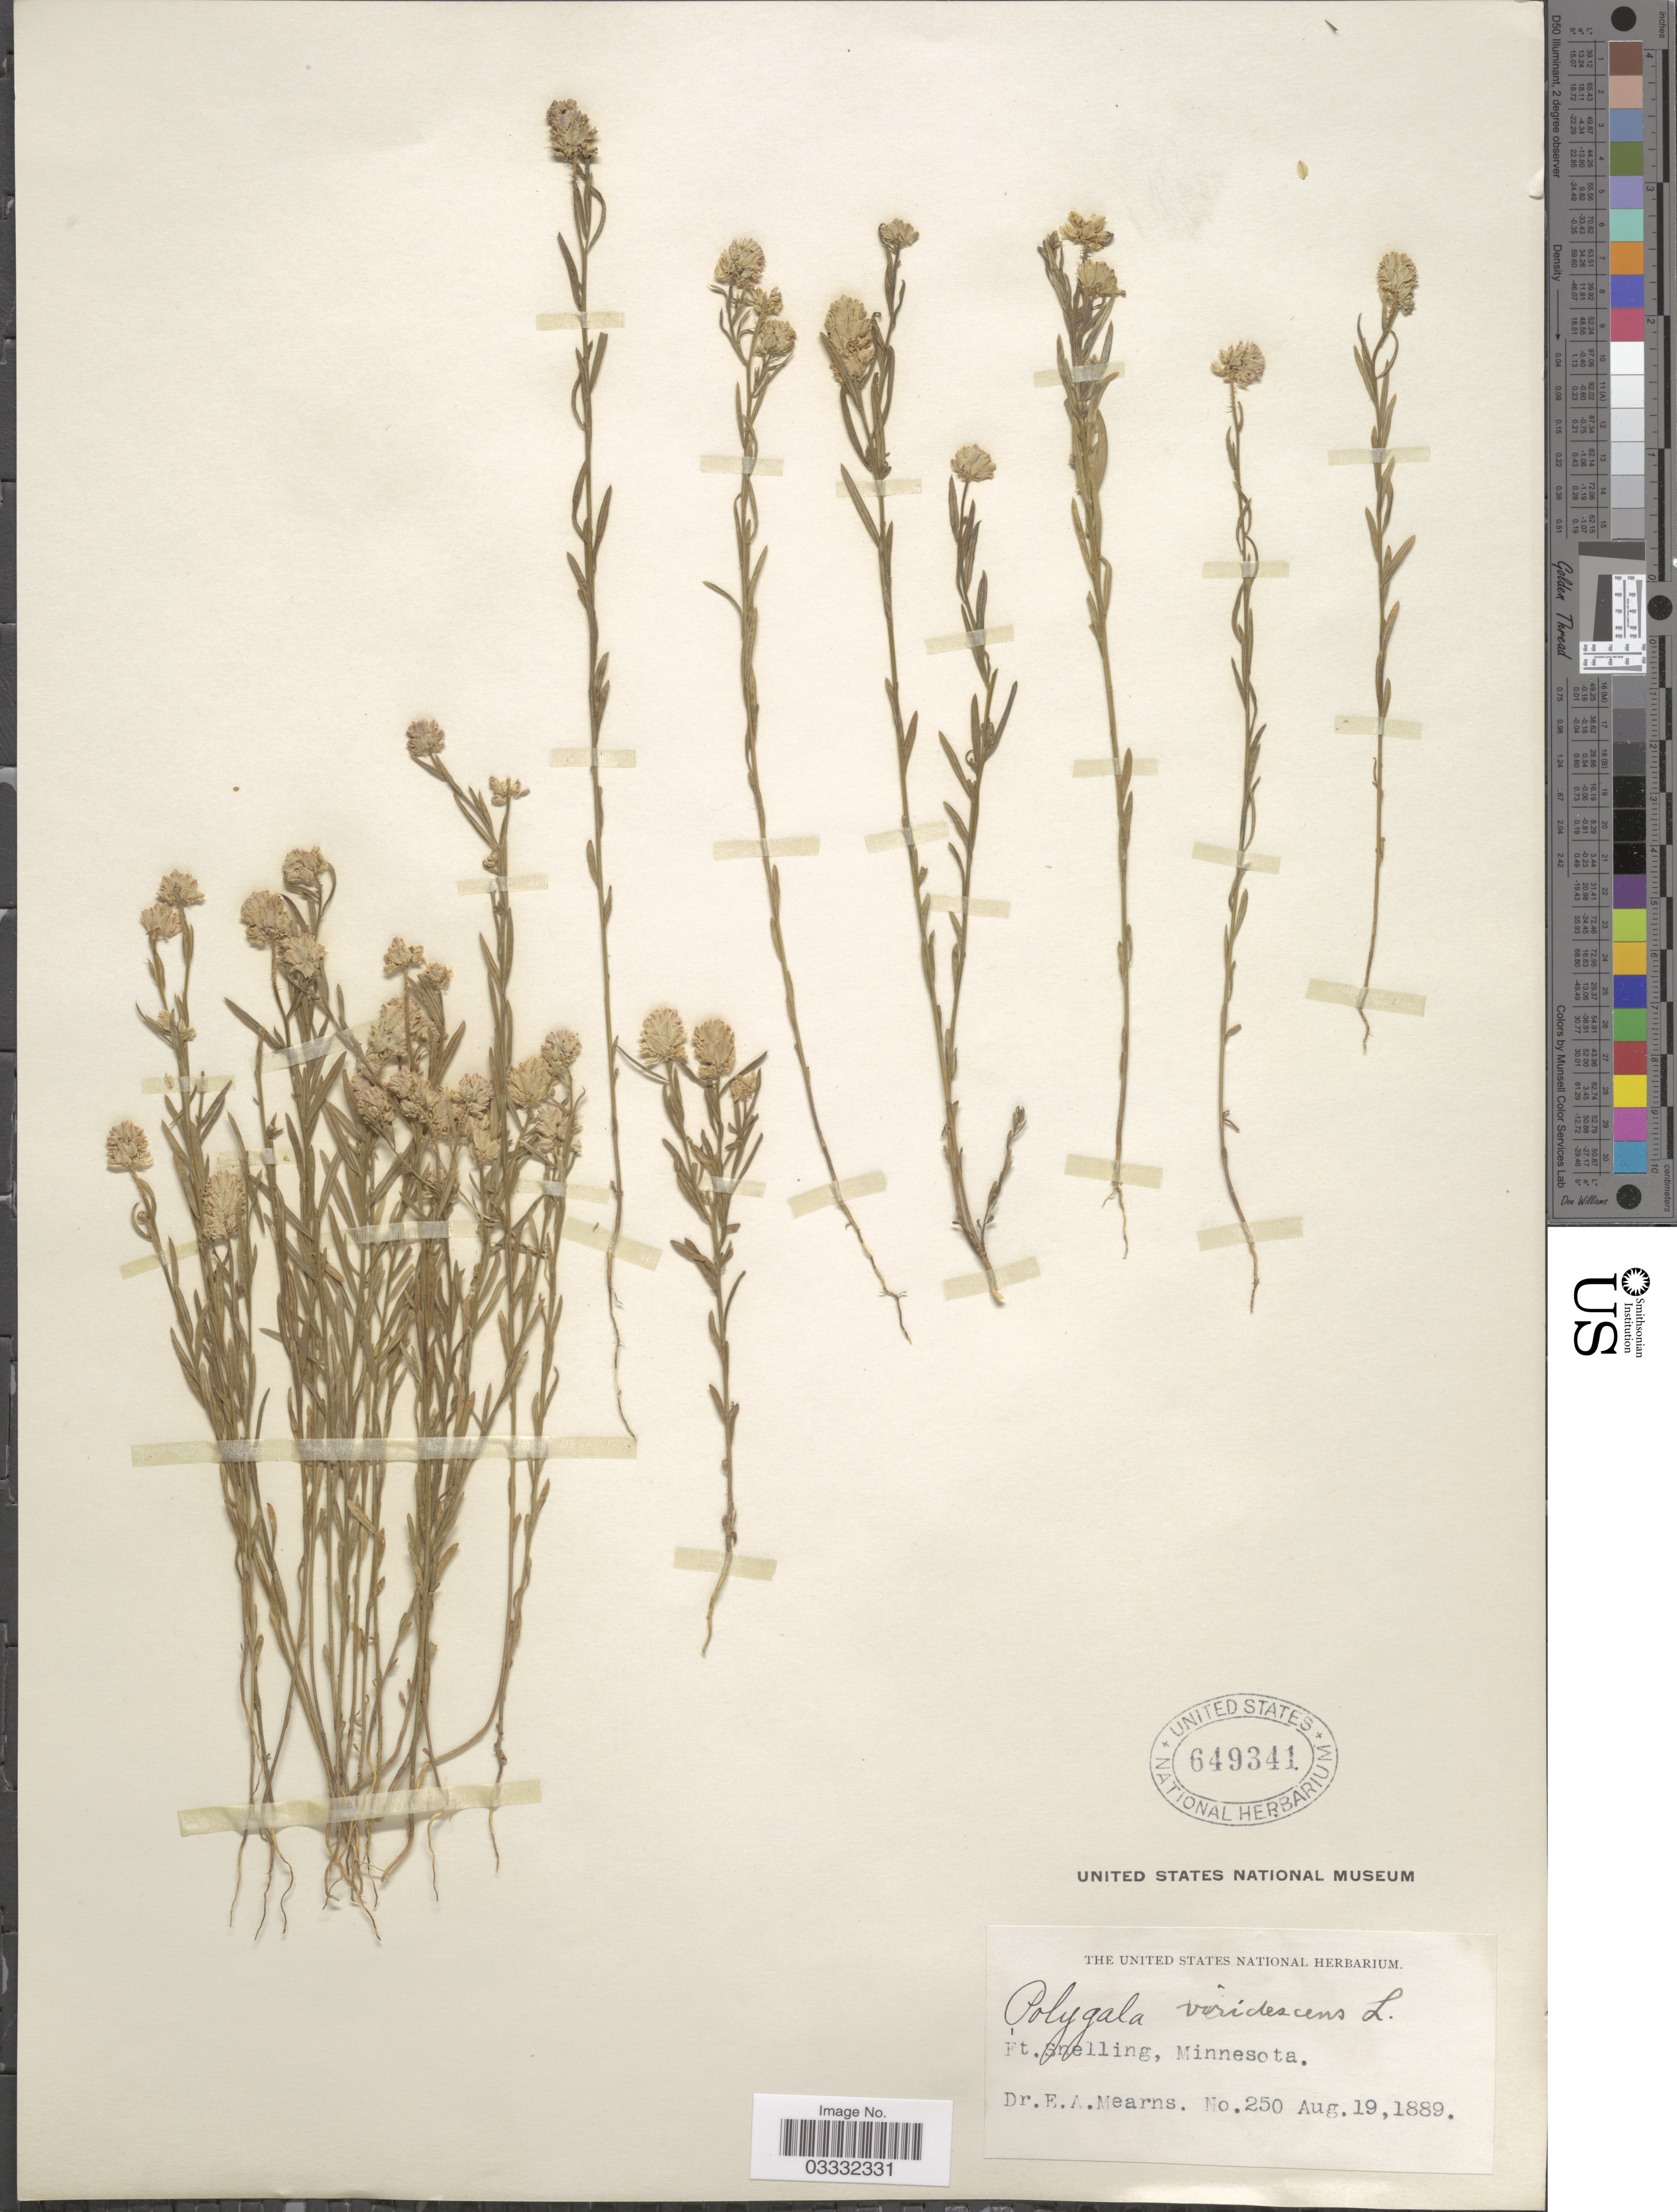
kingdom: Plantae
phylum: Tracheophyta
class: Magnoliopsida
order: Fabales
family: Polygalaceae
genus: Polygala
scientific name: Polygala sanguinea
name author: L.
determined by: Strong, Mark T., (BOT), Smithsonian Institution - National Museum of Natural History (UNITED STATES)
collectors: E. A. Mearns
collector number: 250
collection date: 1889-08-19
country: United States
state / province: Minnesota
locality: Ft. Snelling.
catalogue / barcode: US 649341